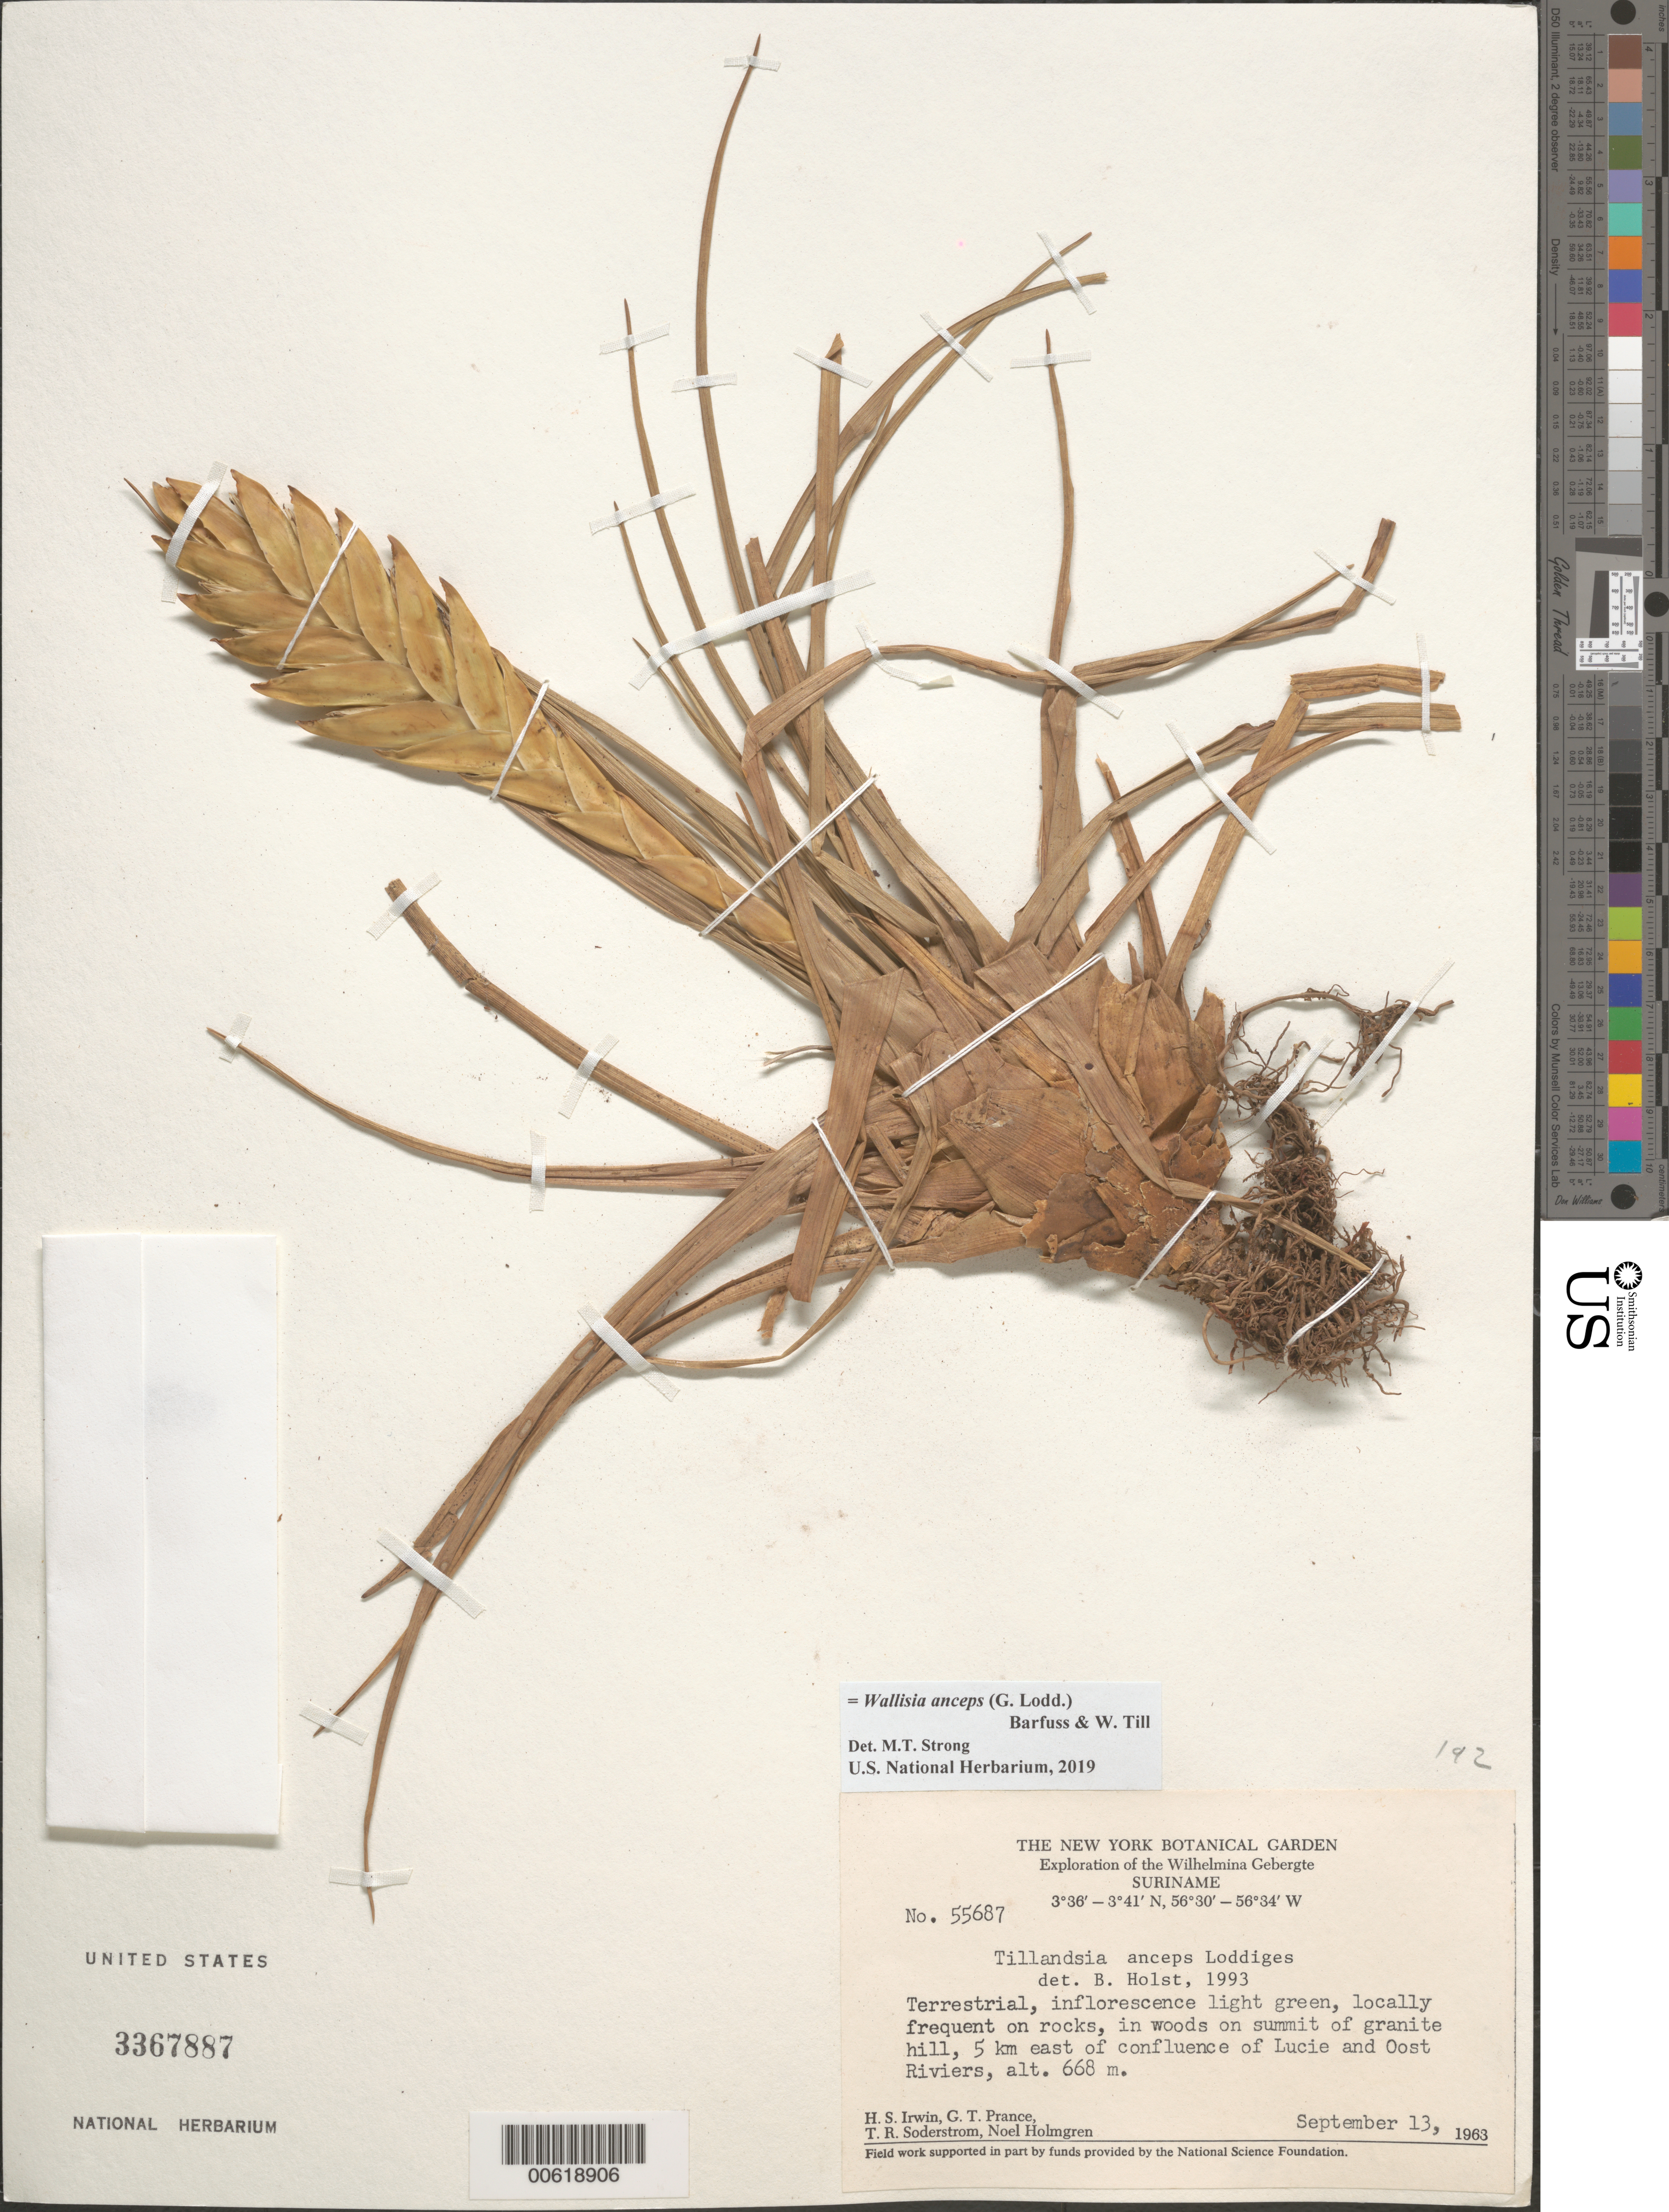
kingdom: Plantae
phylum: Tracheophyta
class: Liliopsida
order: Poales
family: Bromeliaceae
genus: Wallisia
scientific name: Wallisia anceps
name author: (G. Lodd.) Barfuss & W. Till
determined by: Strong, Mark T., (BOT), Smithsonian Institution - National Museum of Natural History (UNITED STATES)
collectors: H. Irwin, G. T. Prance, T. R. Soderstrom & N. H. Holmgren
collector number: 55687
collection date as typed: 13-Sep-63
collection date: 1963-09-13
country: Suriname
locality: Lucie R., 5 km E confluence with Oost R., Wilhelmina Gebergte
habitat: On rocks in woods on summit of grantie hill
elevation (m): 668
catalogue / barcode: US 3367887